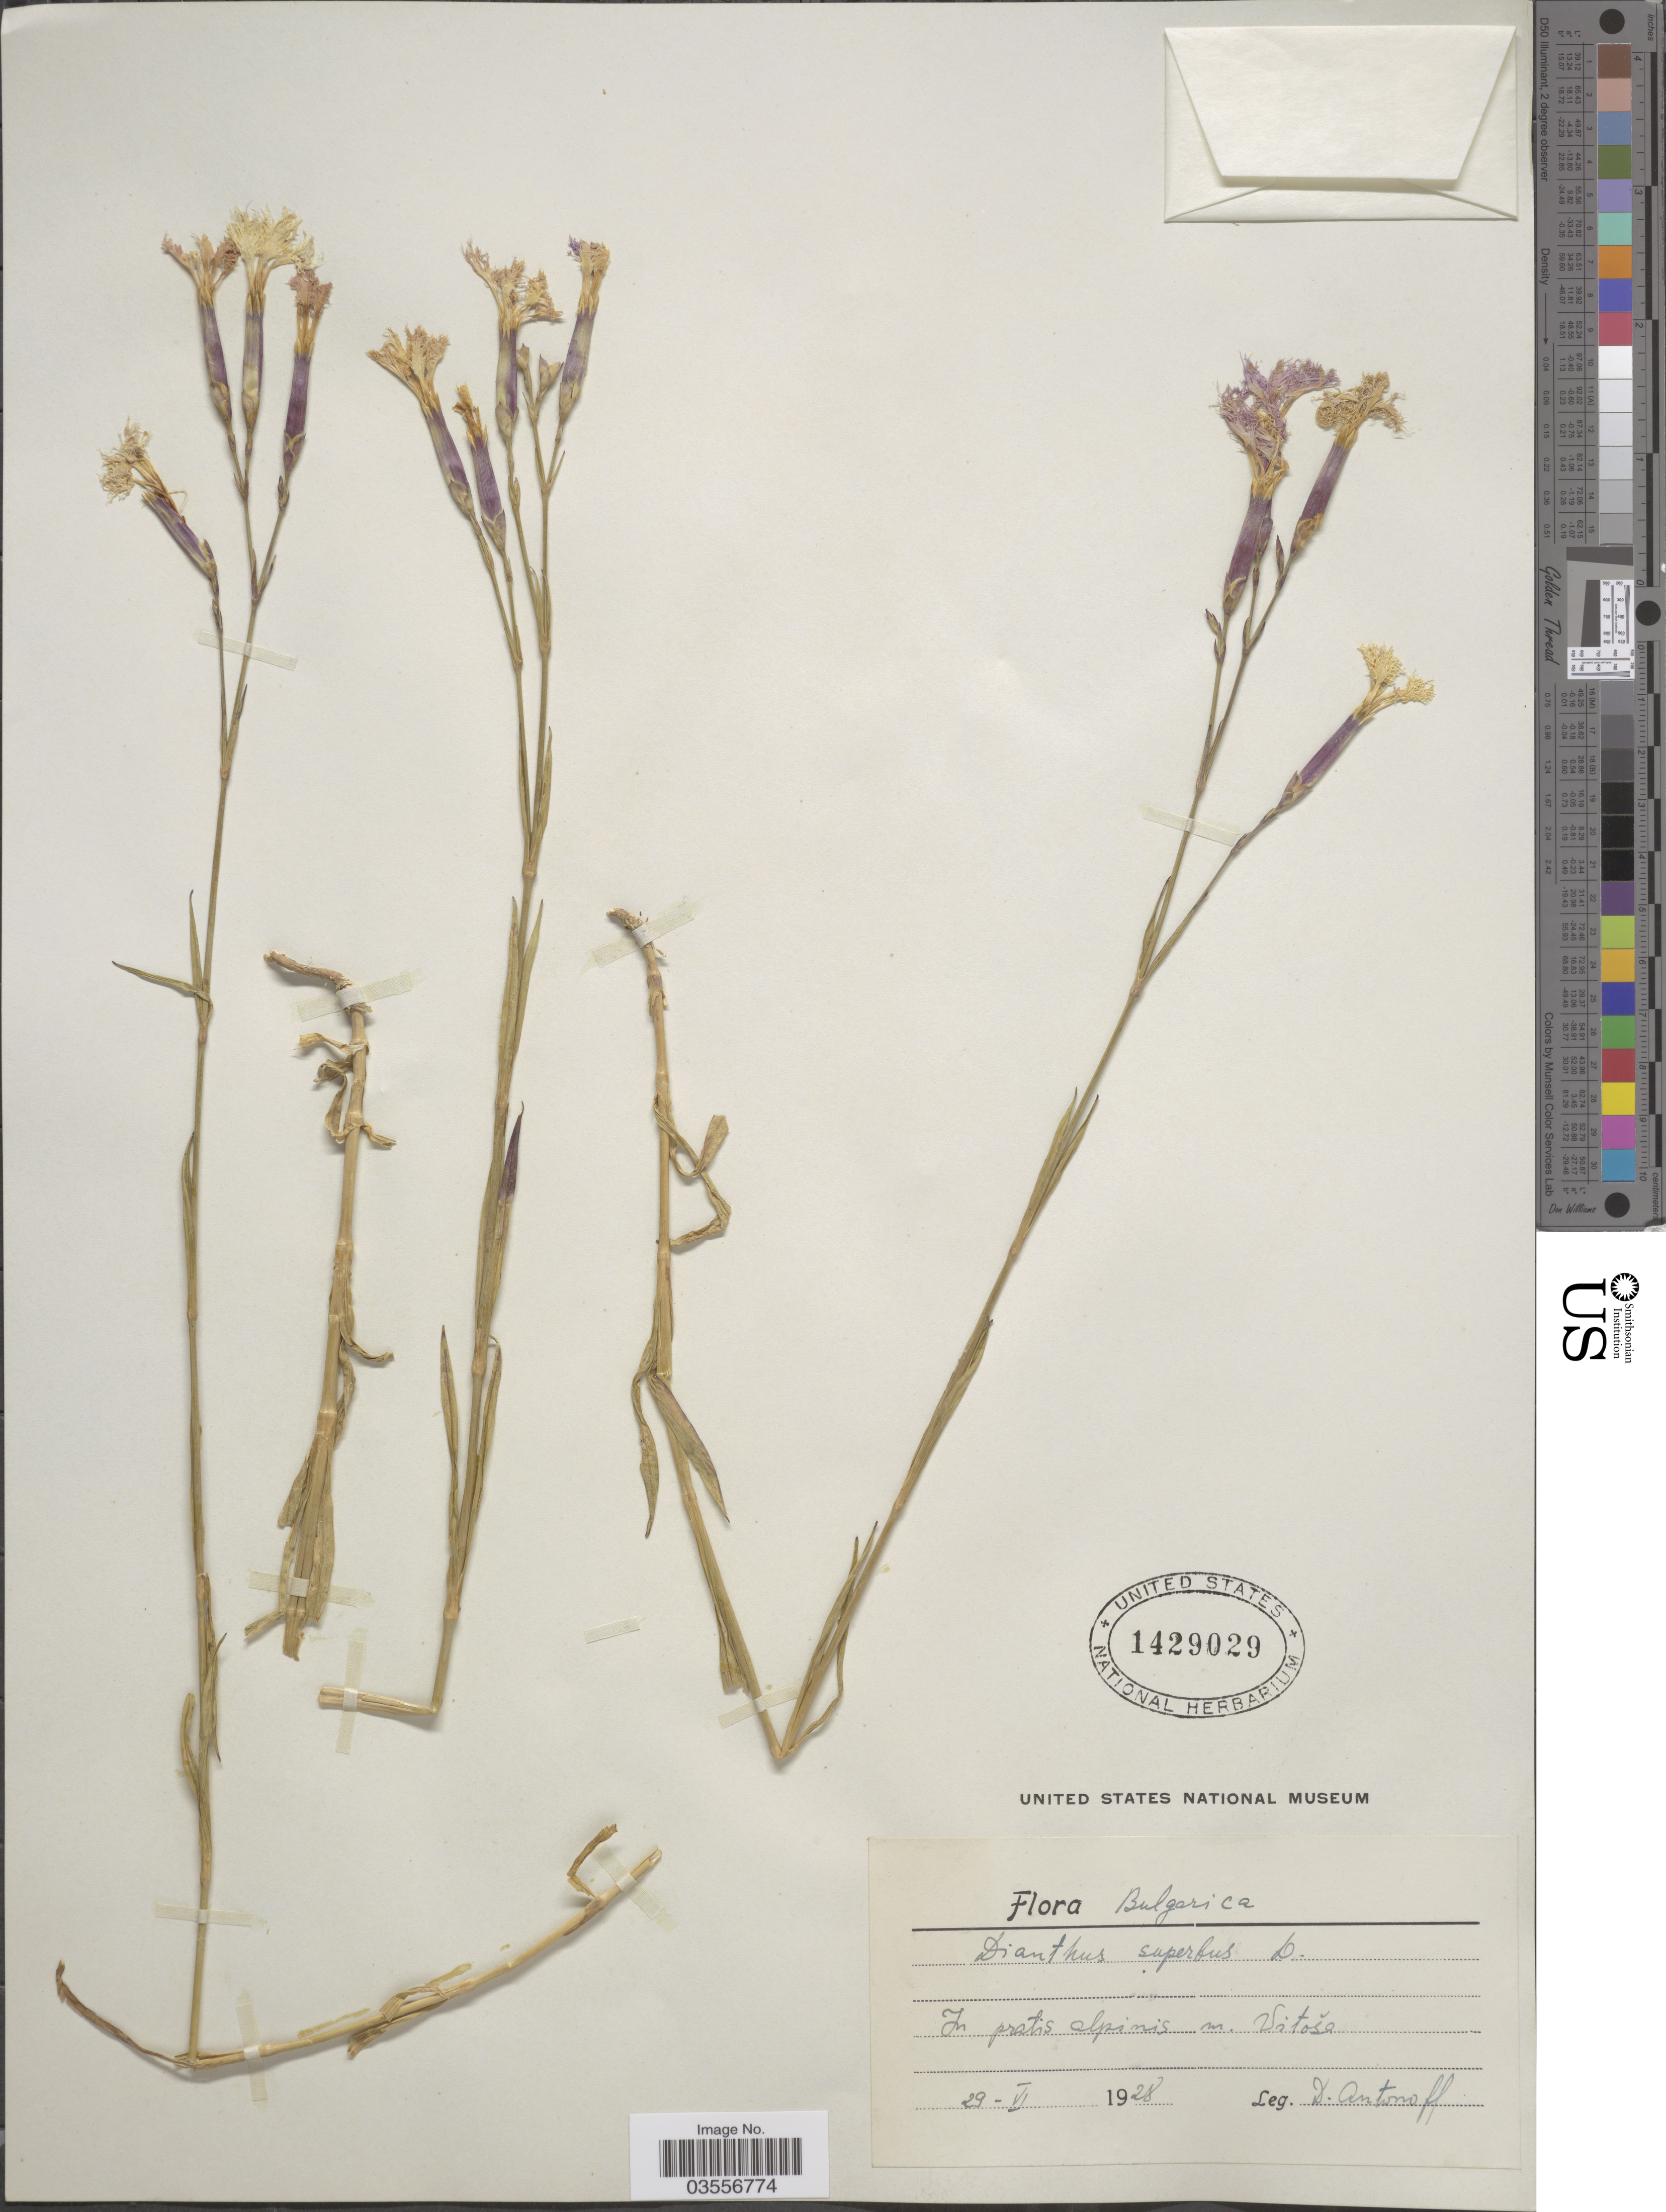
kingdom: Plantae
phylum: Tracheophyta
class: Magnoliopsida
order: Caryophyllales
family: Caryophyllaceae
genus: Dianthus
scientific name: Dianthus superbus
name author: L.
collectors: D. Antonoff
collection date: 1928-06-29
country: Bulgaria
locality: In pratis alpinis m. Vitoša.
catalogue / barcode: US 1429029